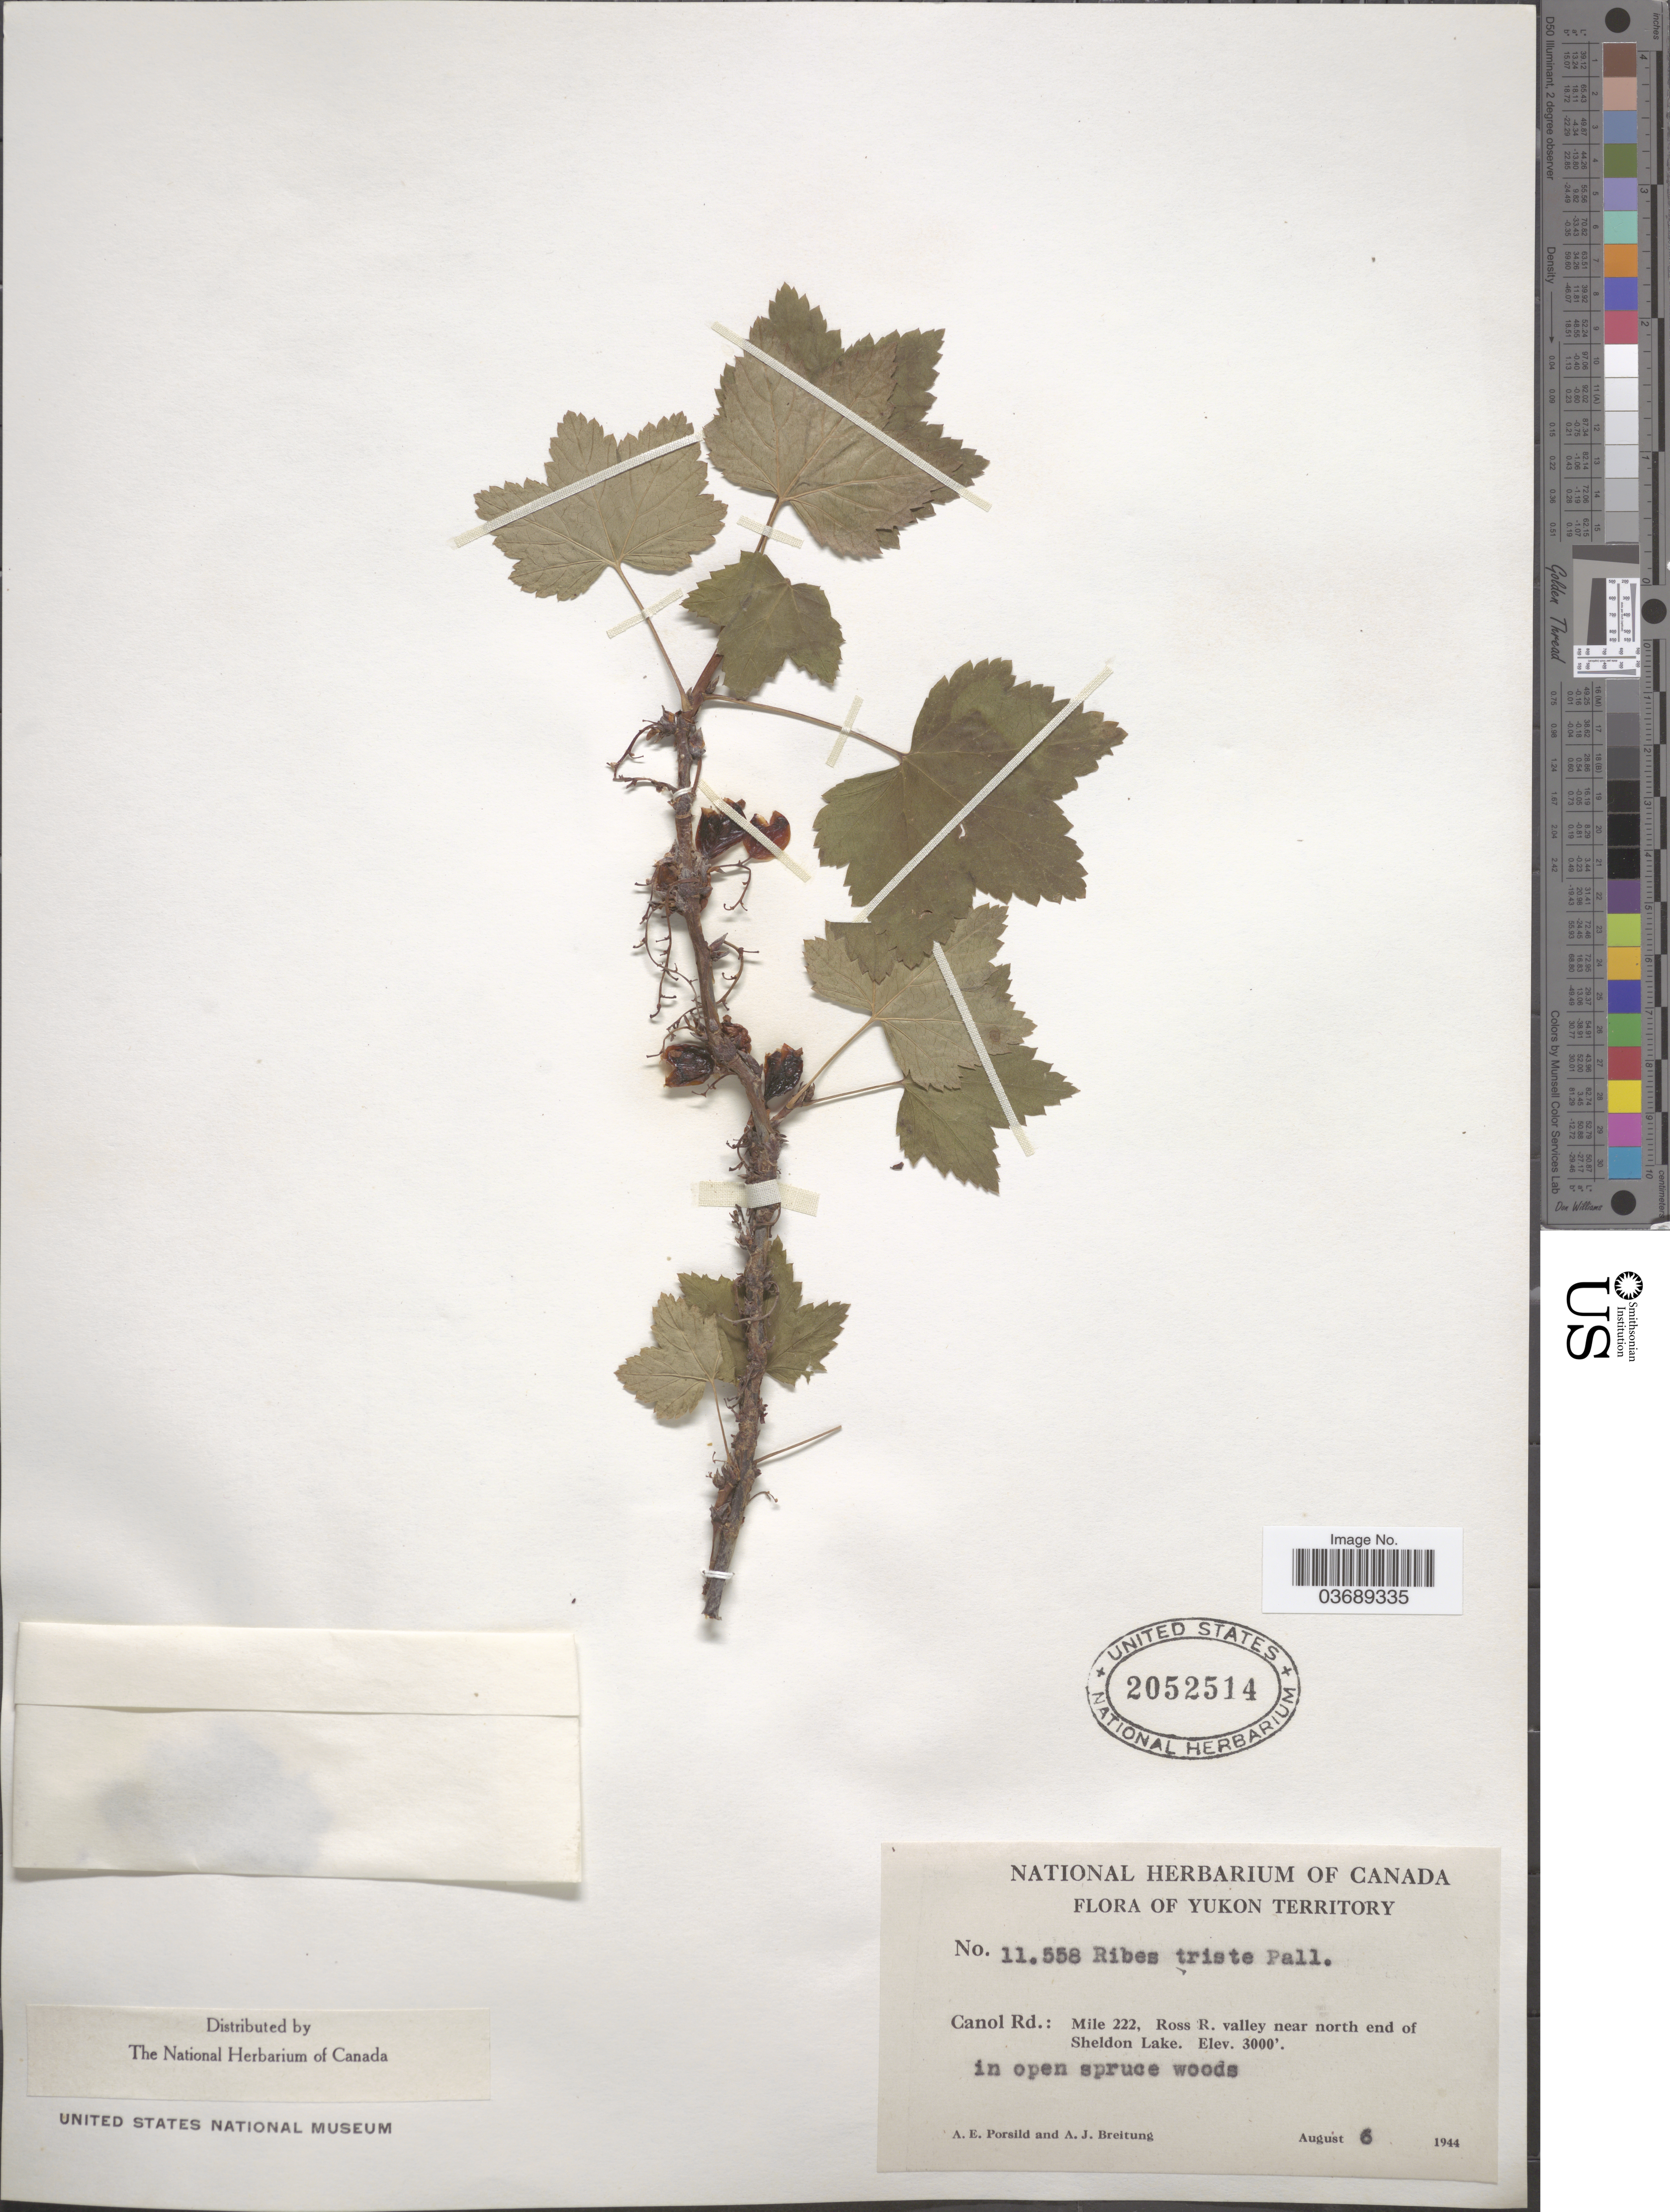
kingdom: Plantae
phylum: Tracheophyta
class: Magnoliopsida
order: Saxifragales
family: Grossulariaceae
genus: Ribes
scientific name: Ribes triste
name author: Pall.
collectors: A. E. Porsild & A. Breitung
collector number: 11558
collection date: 1944-08-06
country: Canada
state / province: Yukon Territory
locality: Canol Rd.: Mile 222, Ross R. valley near north end of Sheldon Lake.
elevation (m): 914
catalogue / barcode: US 2052514